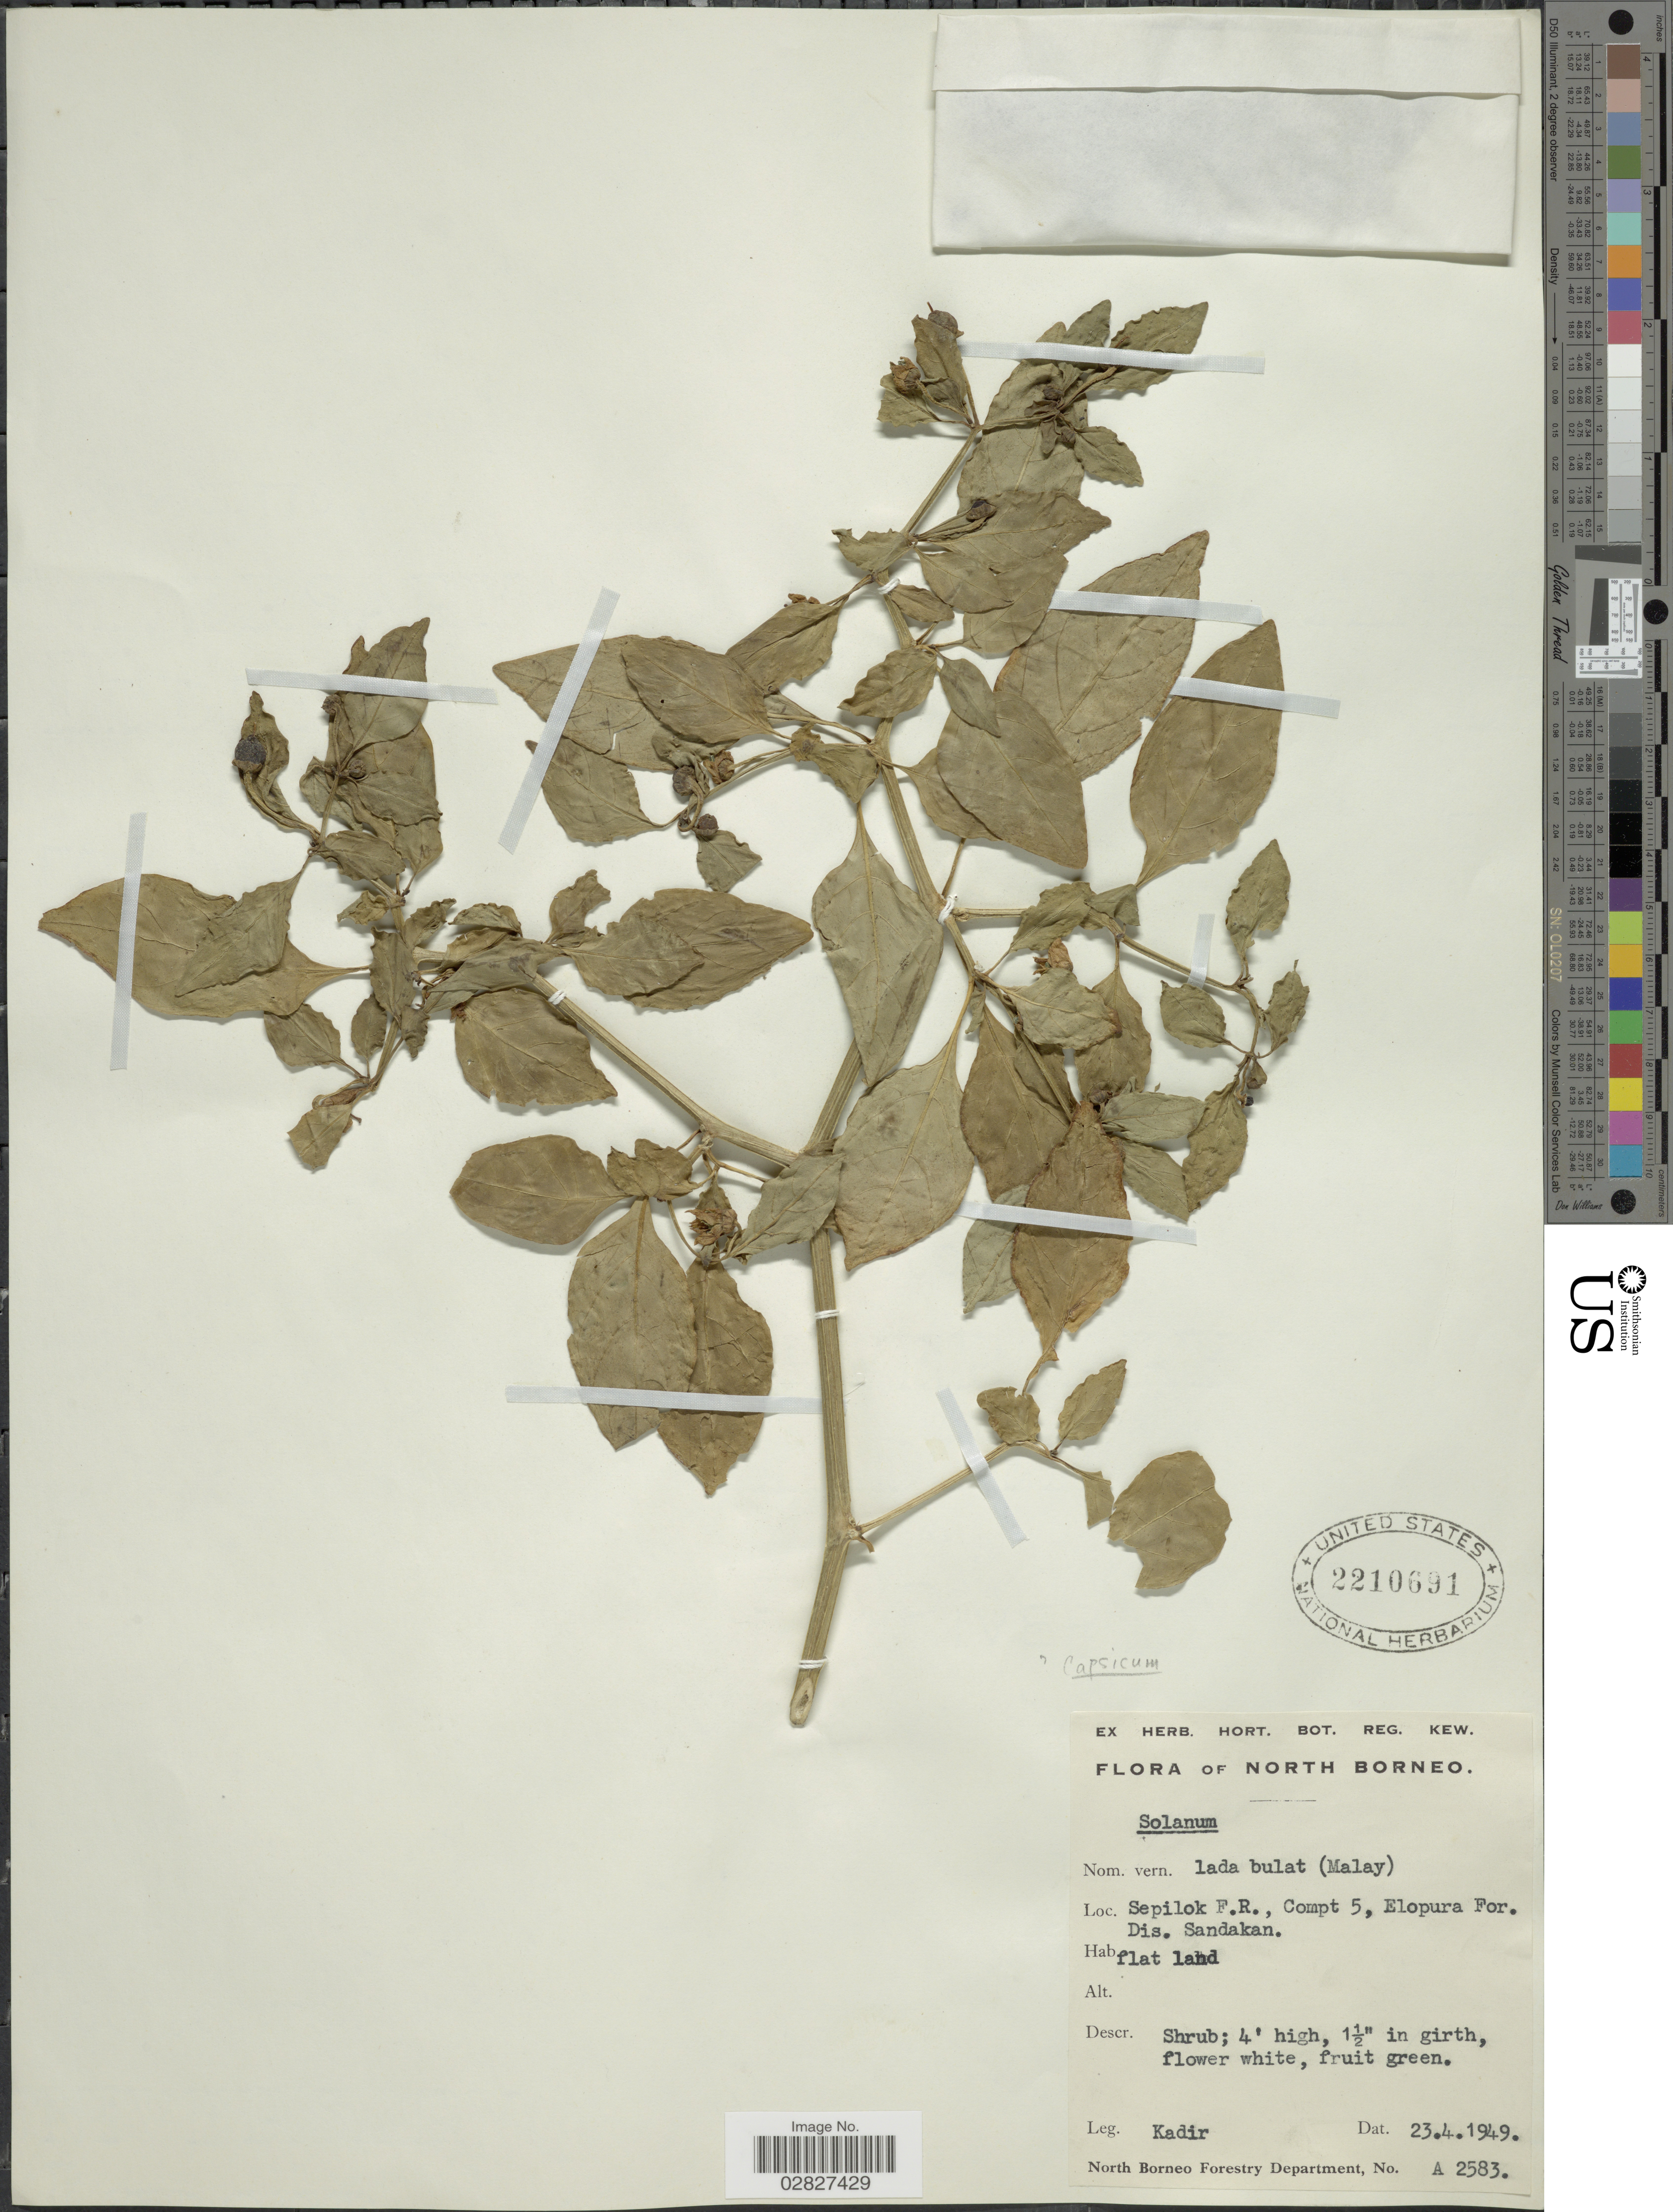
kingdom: Plantae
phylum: Tracheophyta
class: Magnoliopsida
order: Solanales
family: Solanaceae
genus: Capsicum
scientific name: Capsicum sp.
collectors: -. Kadir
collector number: A 2583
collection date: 1949-04-23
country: Malaysia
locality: North Borneo. Sepilok, F.R., Compt 5, Elopura For. Dis. Sandakan.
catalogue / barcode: US 2210691